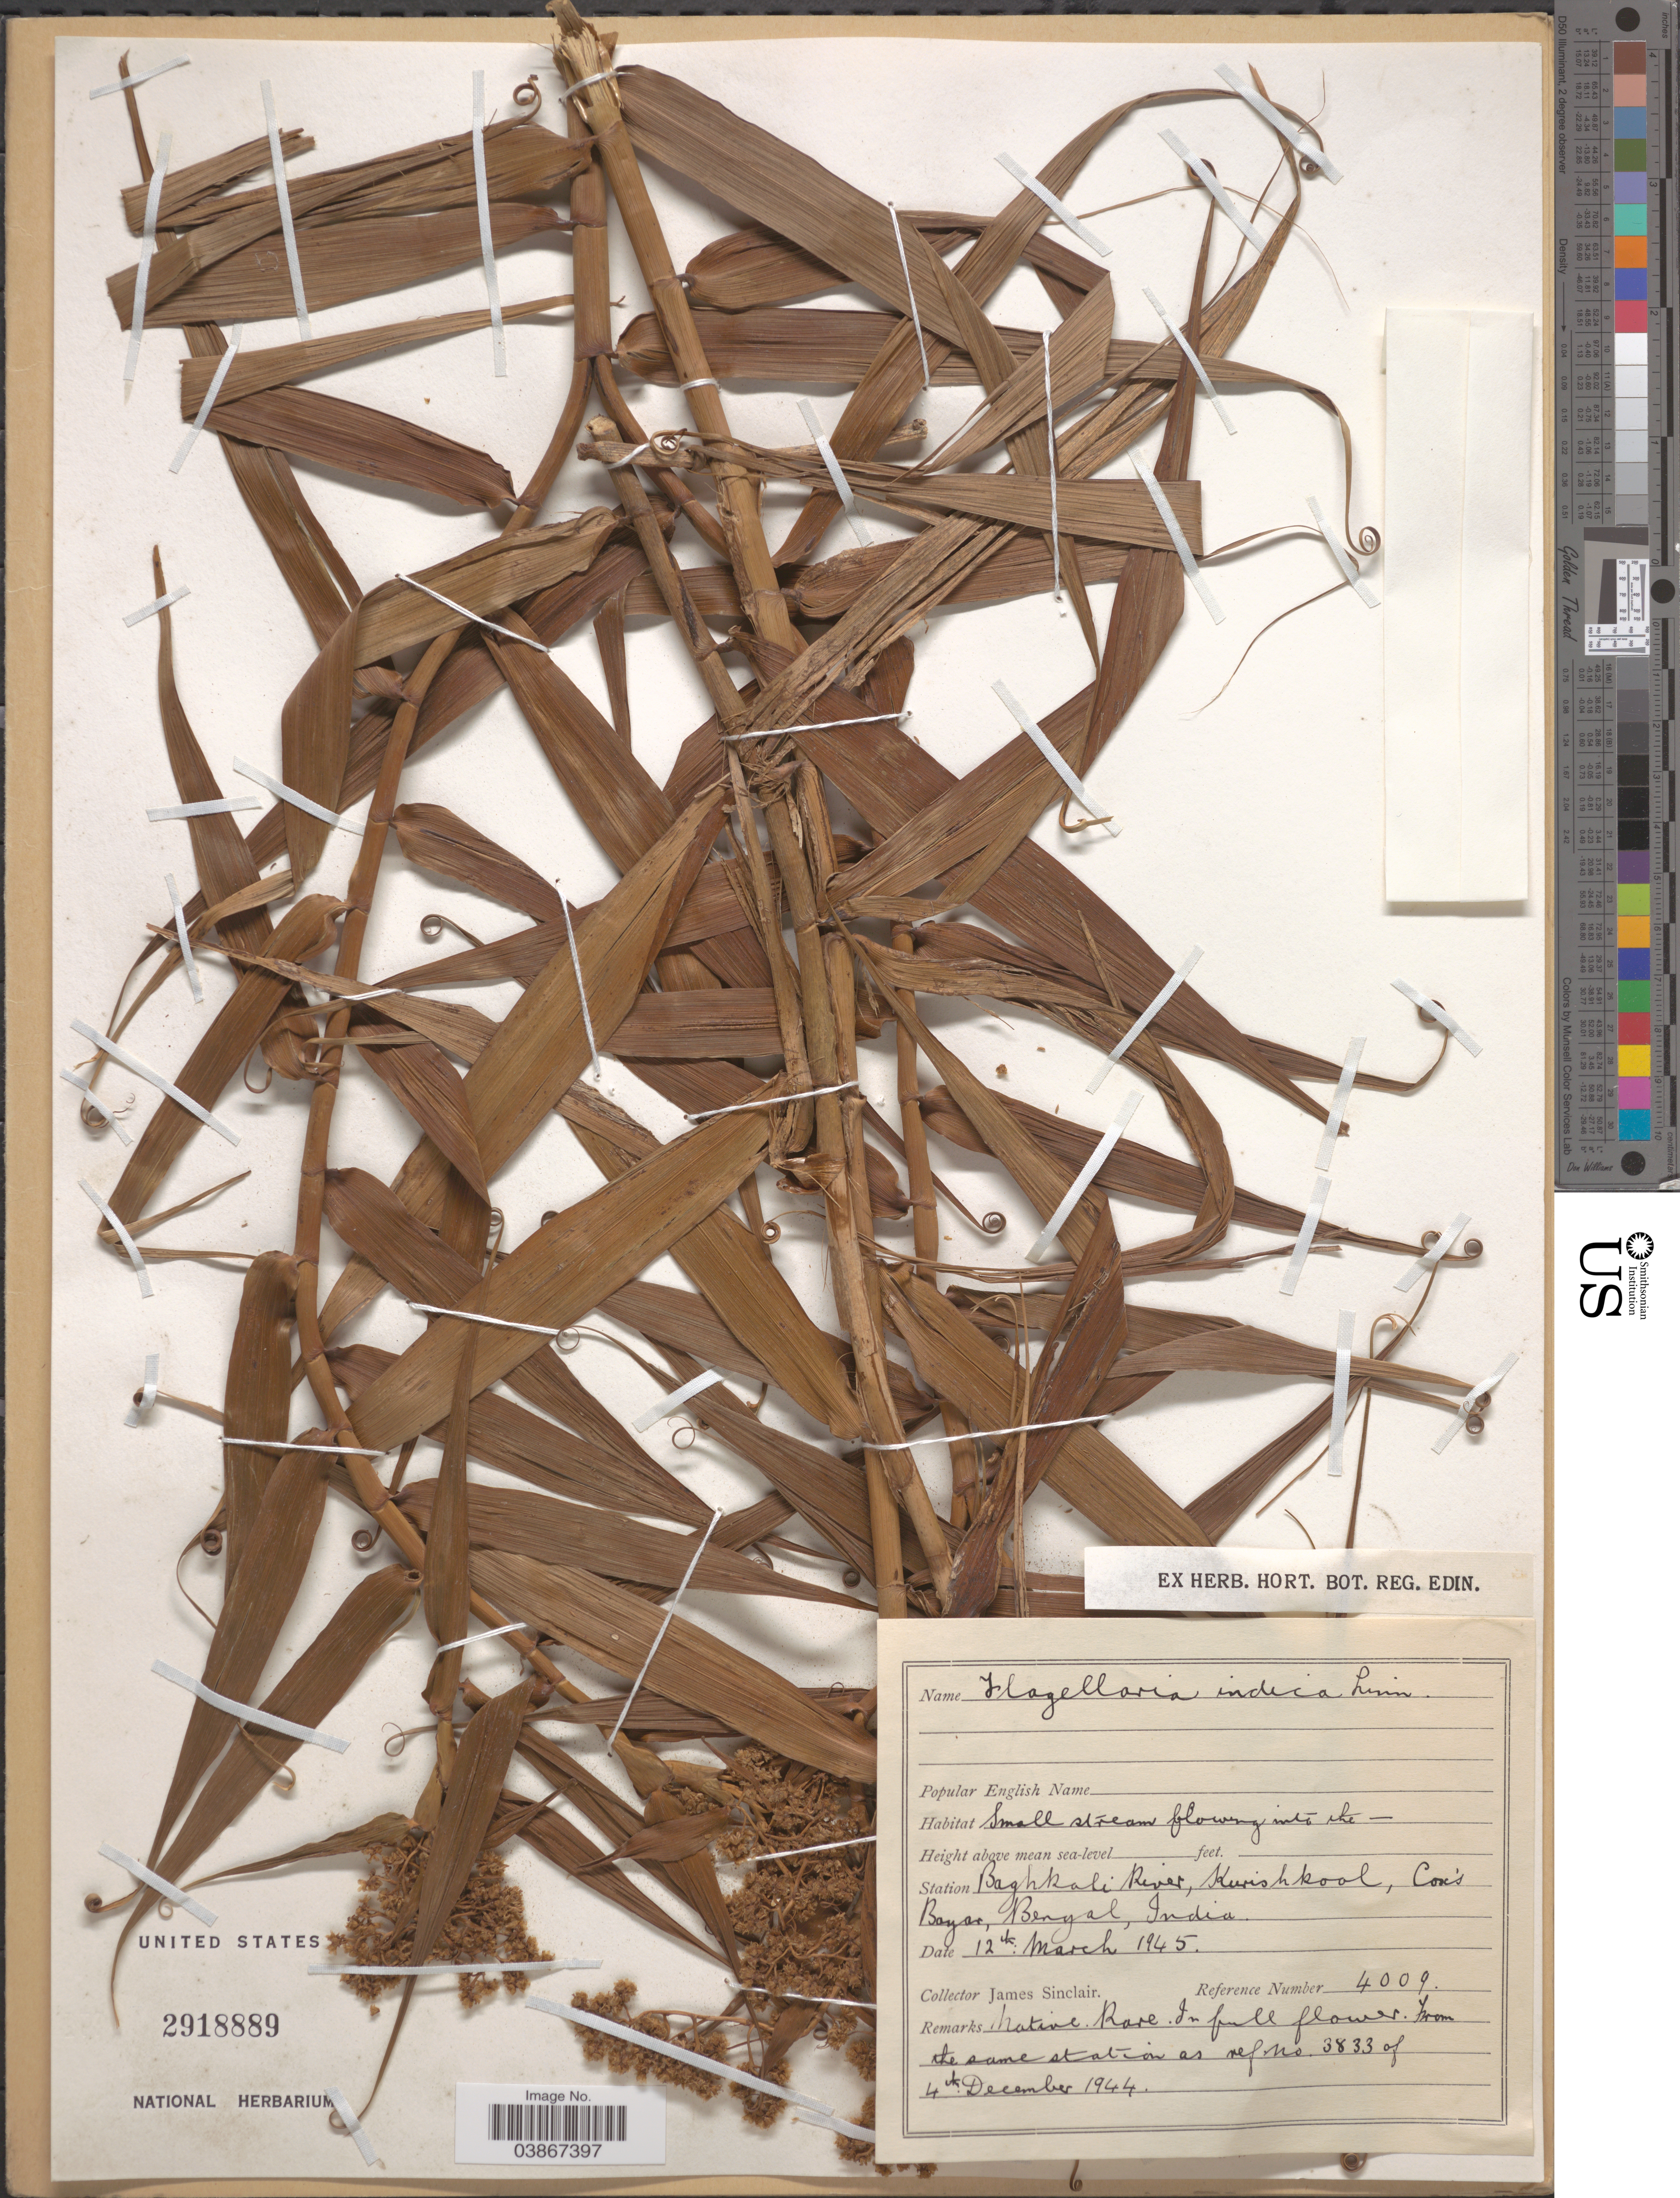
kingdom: Plantae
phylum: Tracheophyta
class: Liliopsida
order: Poales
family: Flagellariaceae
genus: Flagellaria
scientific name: Flagellaria indica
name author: L.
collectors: J. Sinclair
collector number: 4009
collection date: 1945-03-12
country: Bangladesh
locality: Station Baghkali River, Kurishkool, Cox's Bazar, Bengal.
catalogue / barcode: US 2918889